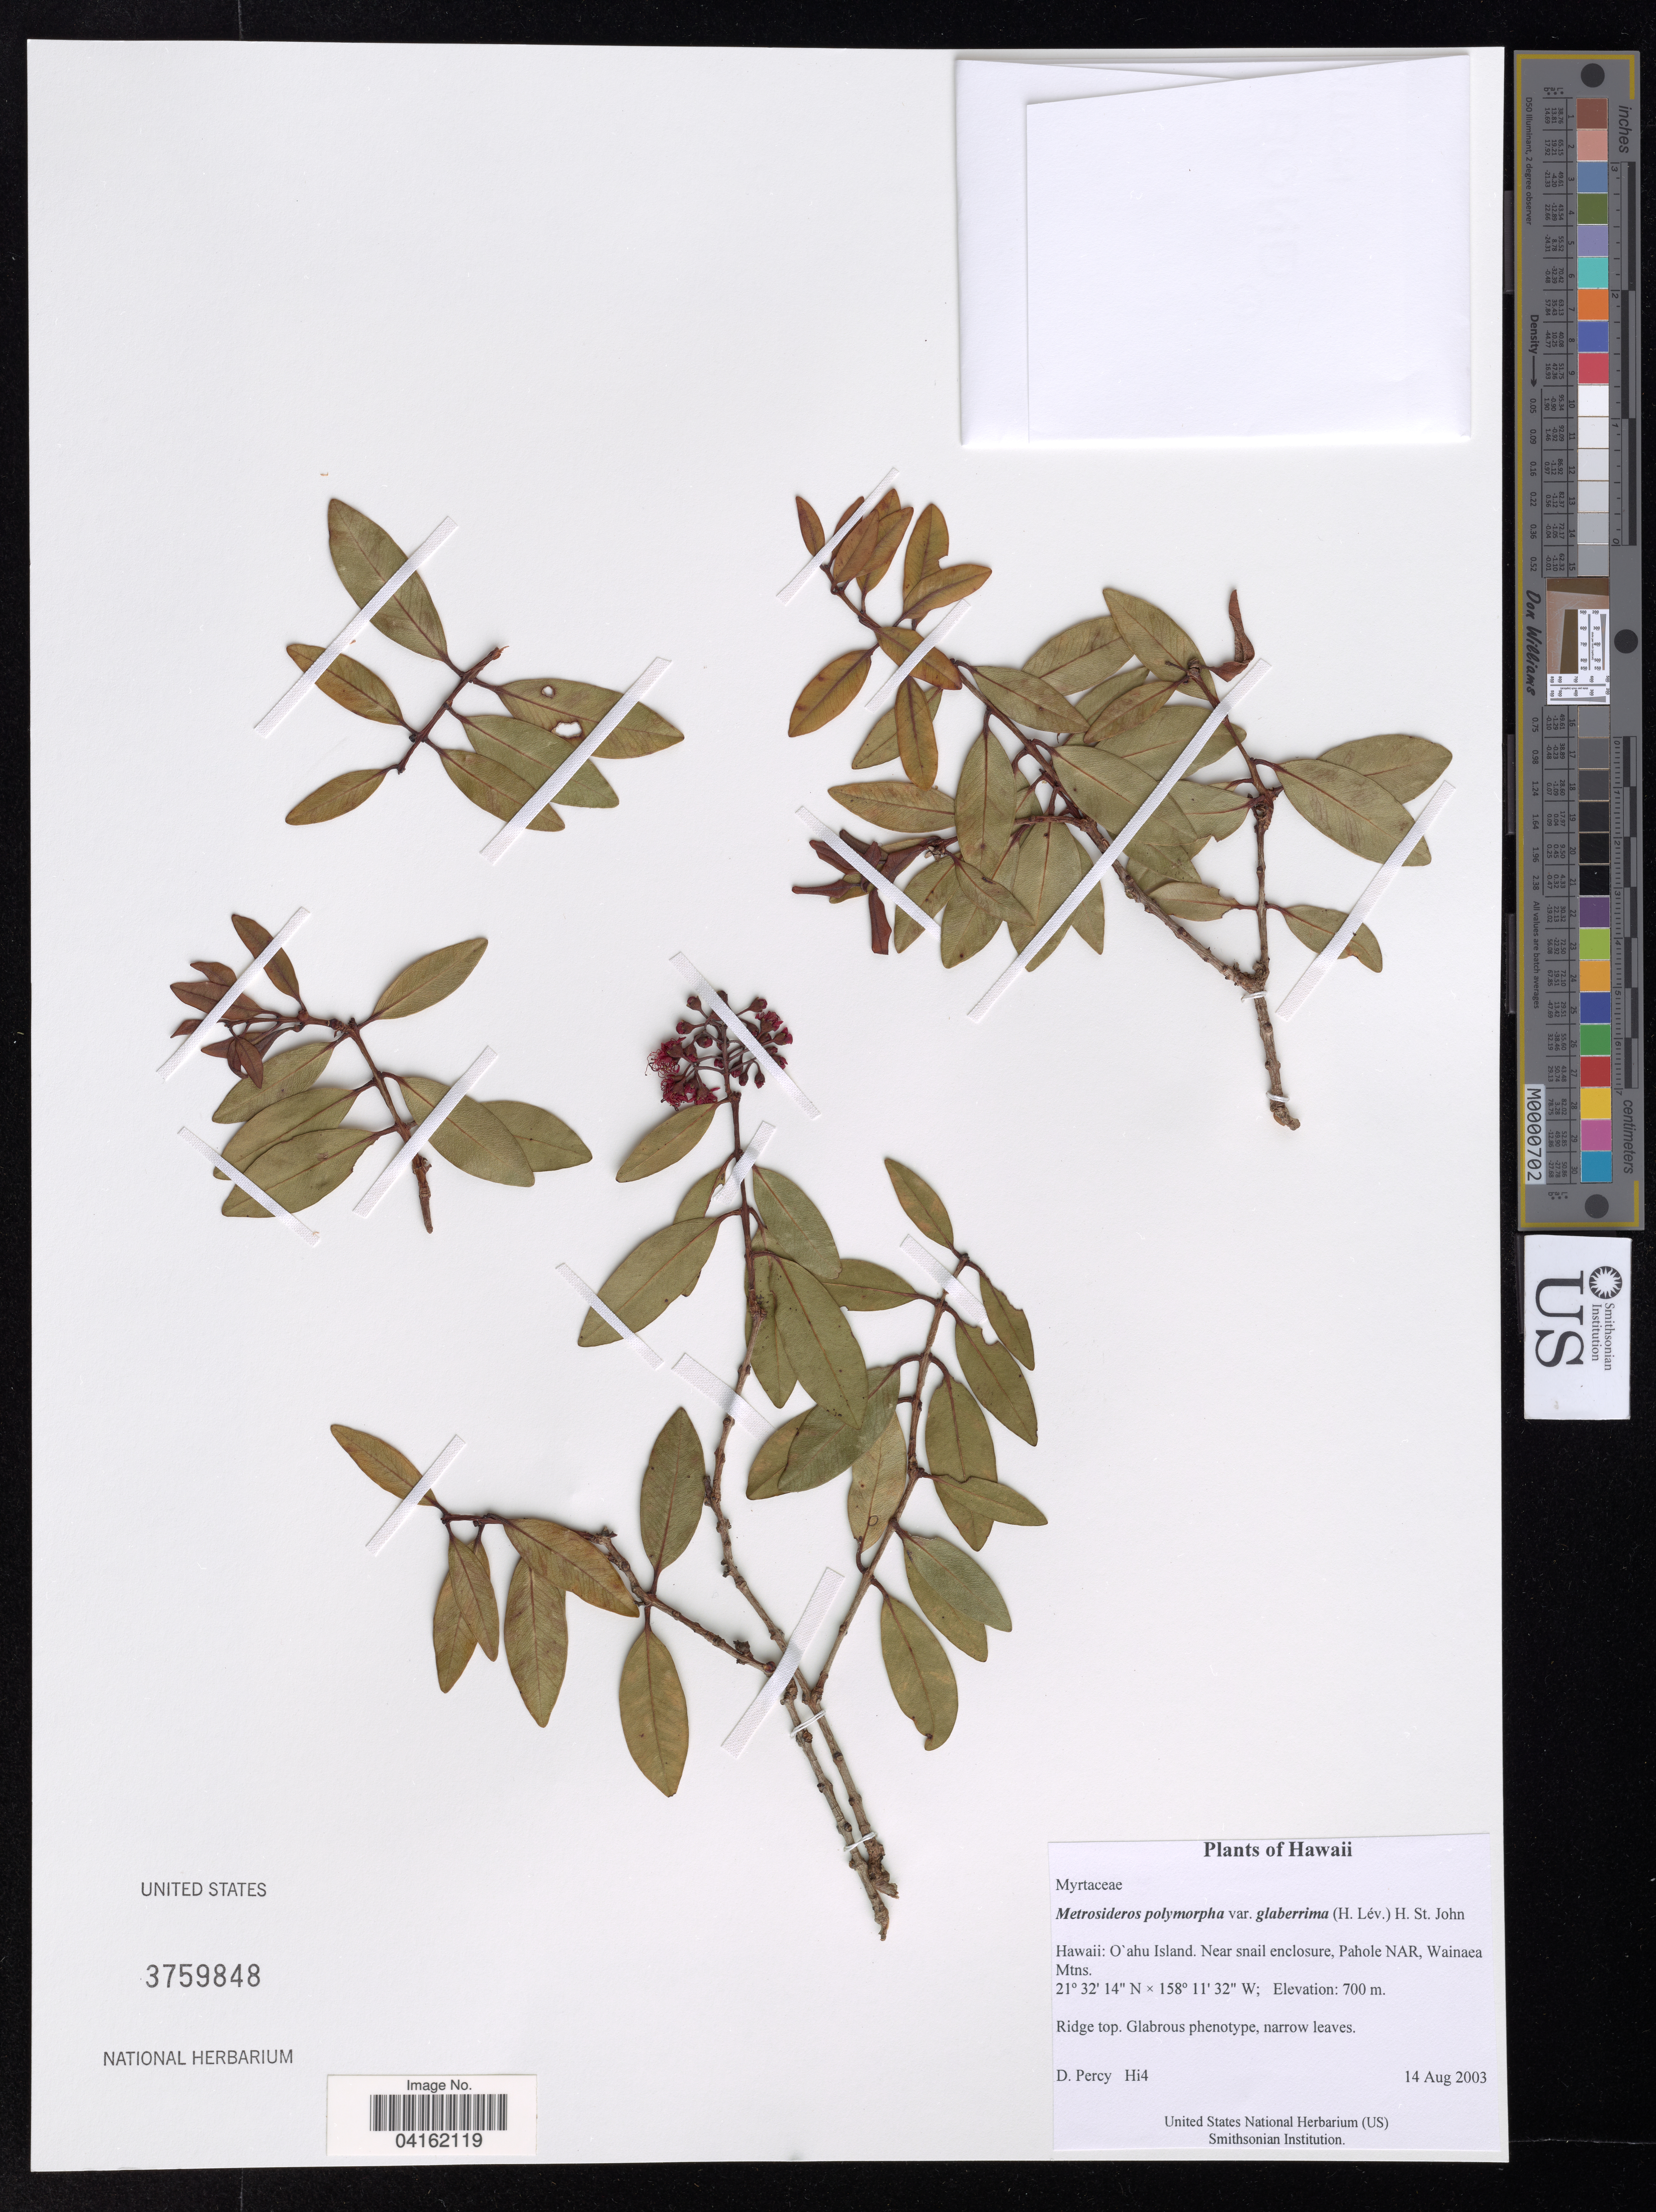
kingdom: Plantae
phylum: Tracheophyta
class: Magnoliopsida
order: Myrtales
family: Myrtaceae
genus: Metrosideros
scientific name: Metrosideros polymorpha var. glaberrima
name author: (H. Lév.) H. St. John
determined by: Percy, D. M.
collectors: D. Percy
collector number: Hi4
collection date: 2003-08-14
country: United States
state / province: Hawaii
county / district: Honolulu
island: Oahu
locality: near snail enclosure, Pahole NAR, Wainaea Mtns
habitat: Ridge top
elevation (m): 700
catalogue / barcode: US 3759484